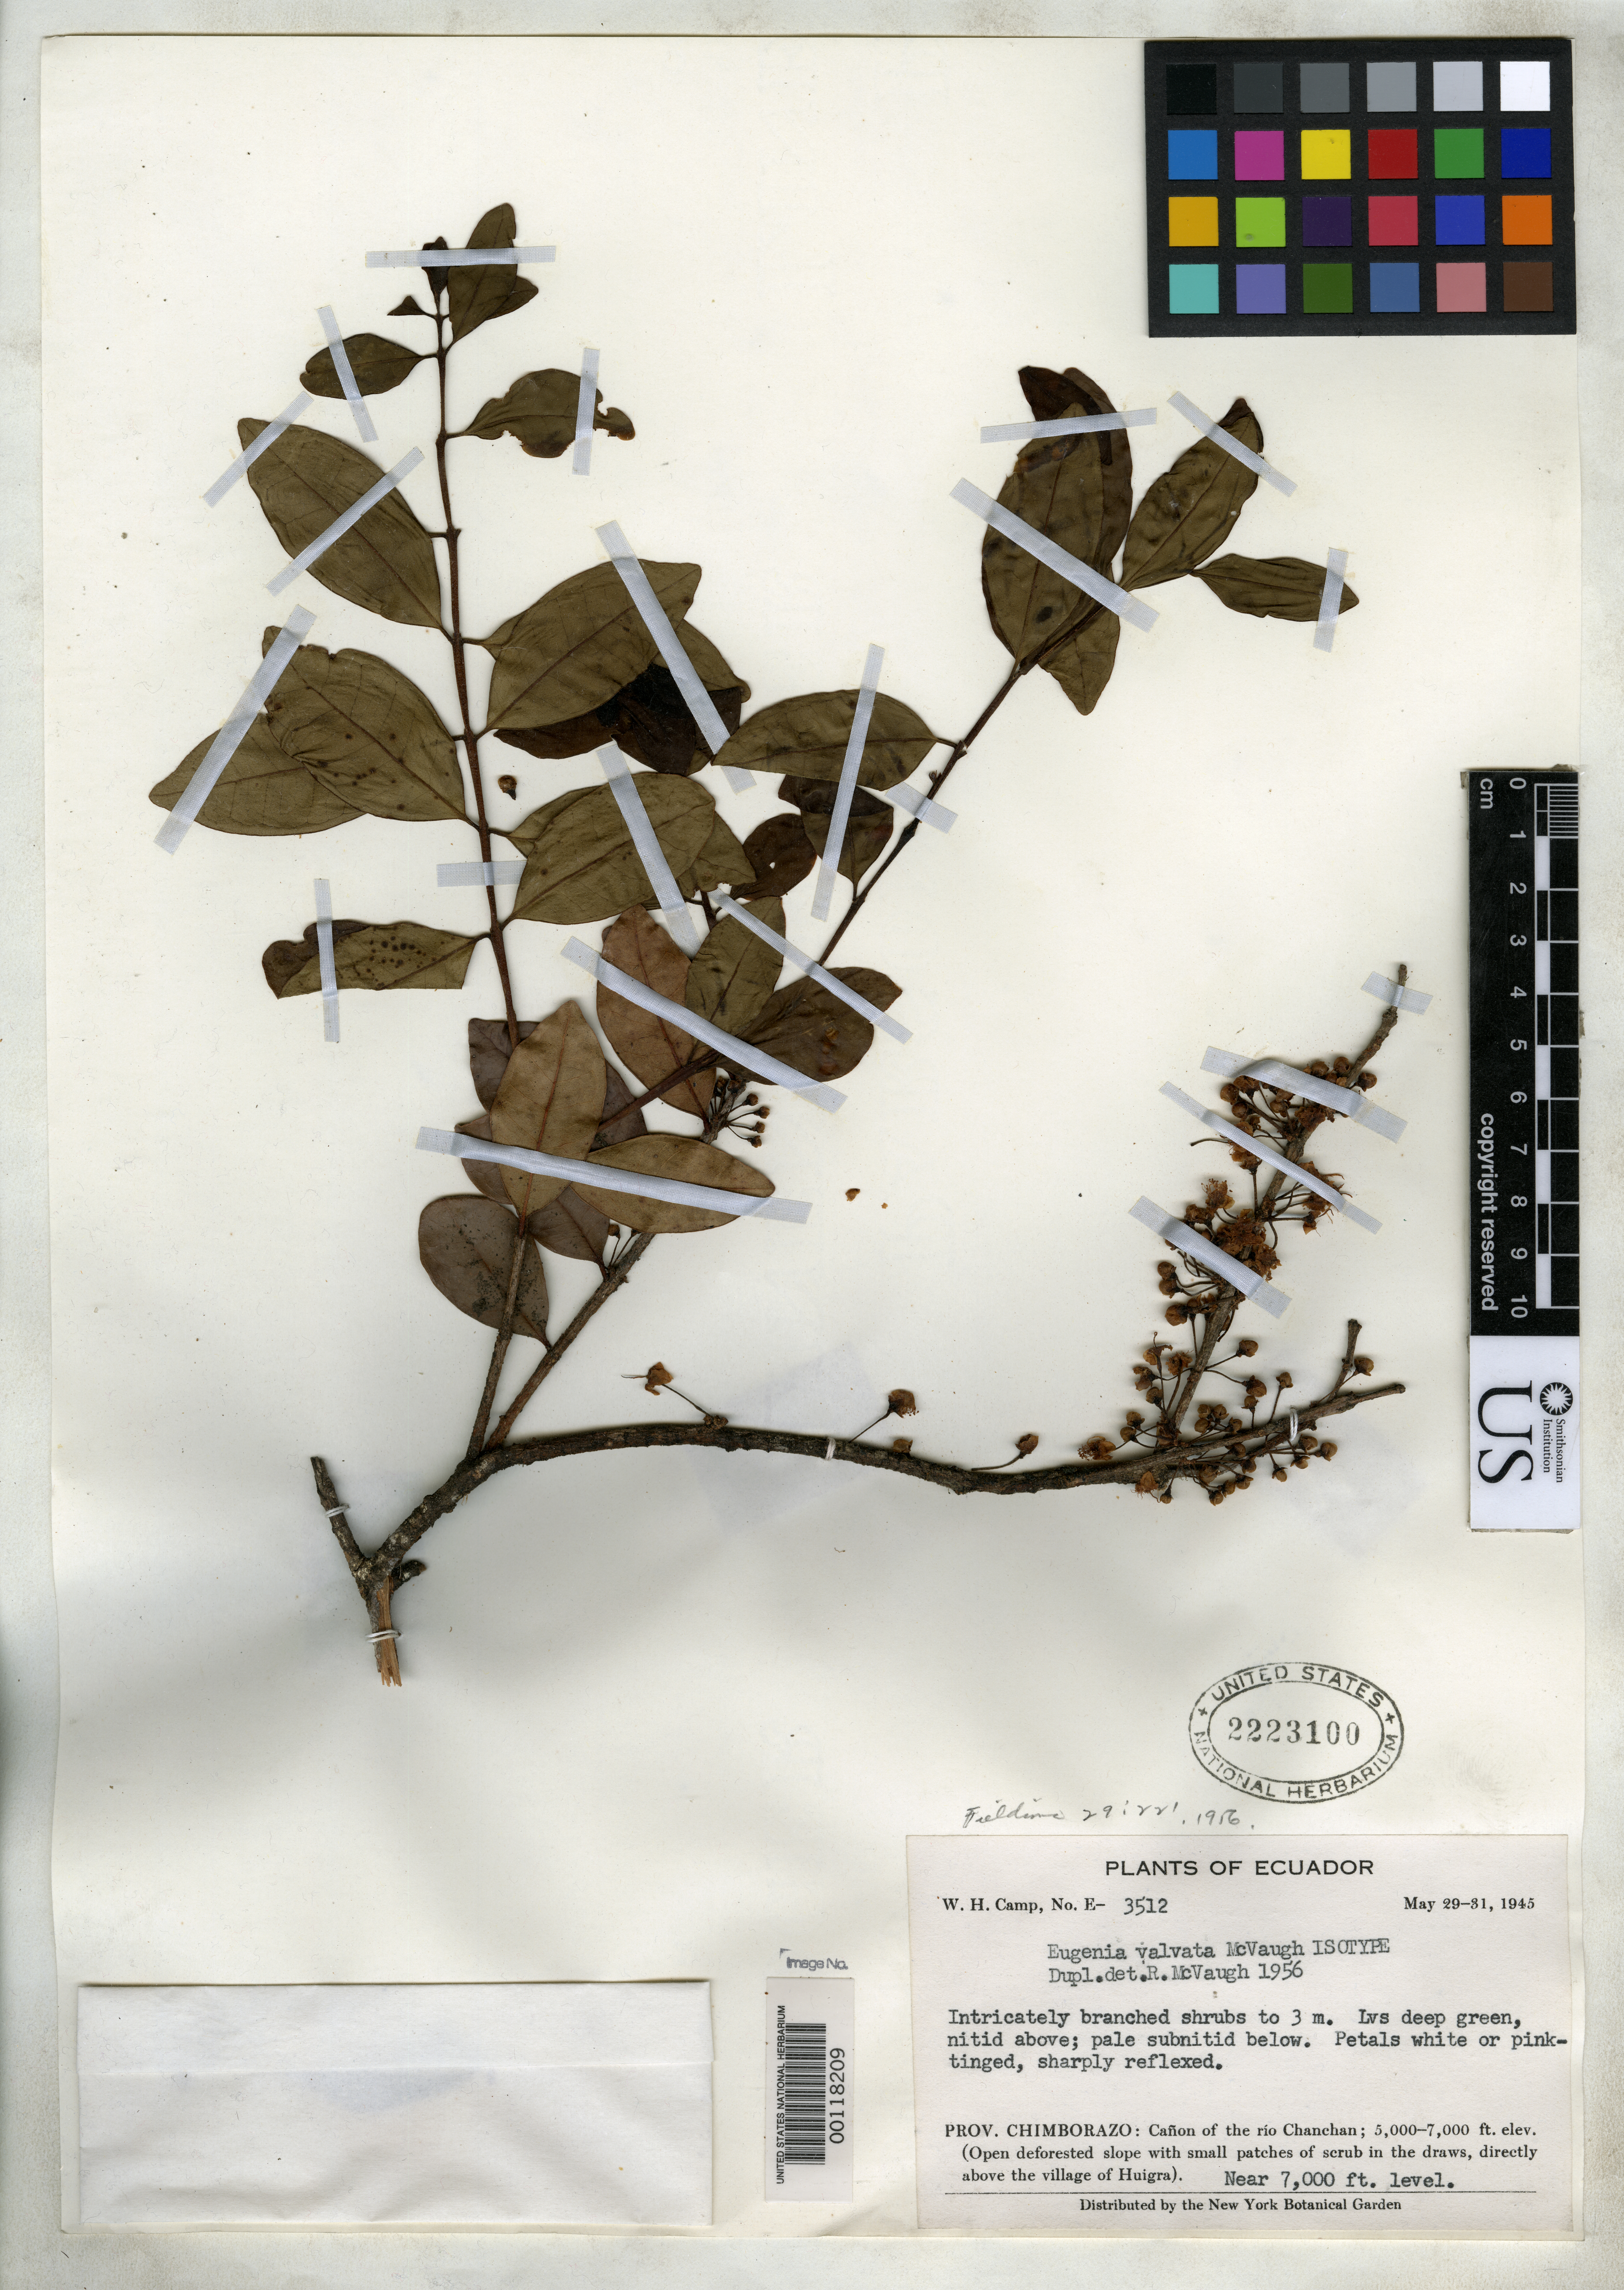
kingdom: Plantae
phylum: Tracheophyta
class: Magnoliopsida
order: Myrtales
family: Myrtaceae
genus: Eugenia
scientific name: Eugenia valvata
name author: McVaugh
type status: Isotype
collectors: W. H. Camp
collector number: E 3512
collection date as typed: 29 May 1945 to 31 May 1945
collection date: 1945-05-29/1945-05-31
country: Ecuador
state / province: Chimborazo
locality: Above Huigra.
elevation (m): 2134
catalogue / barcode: US 2223100